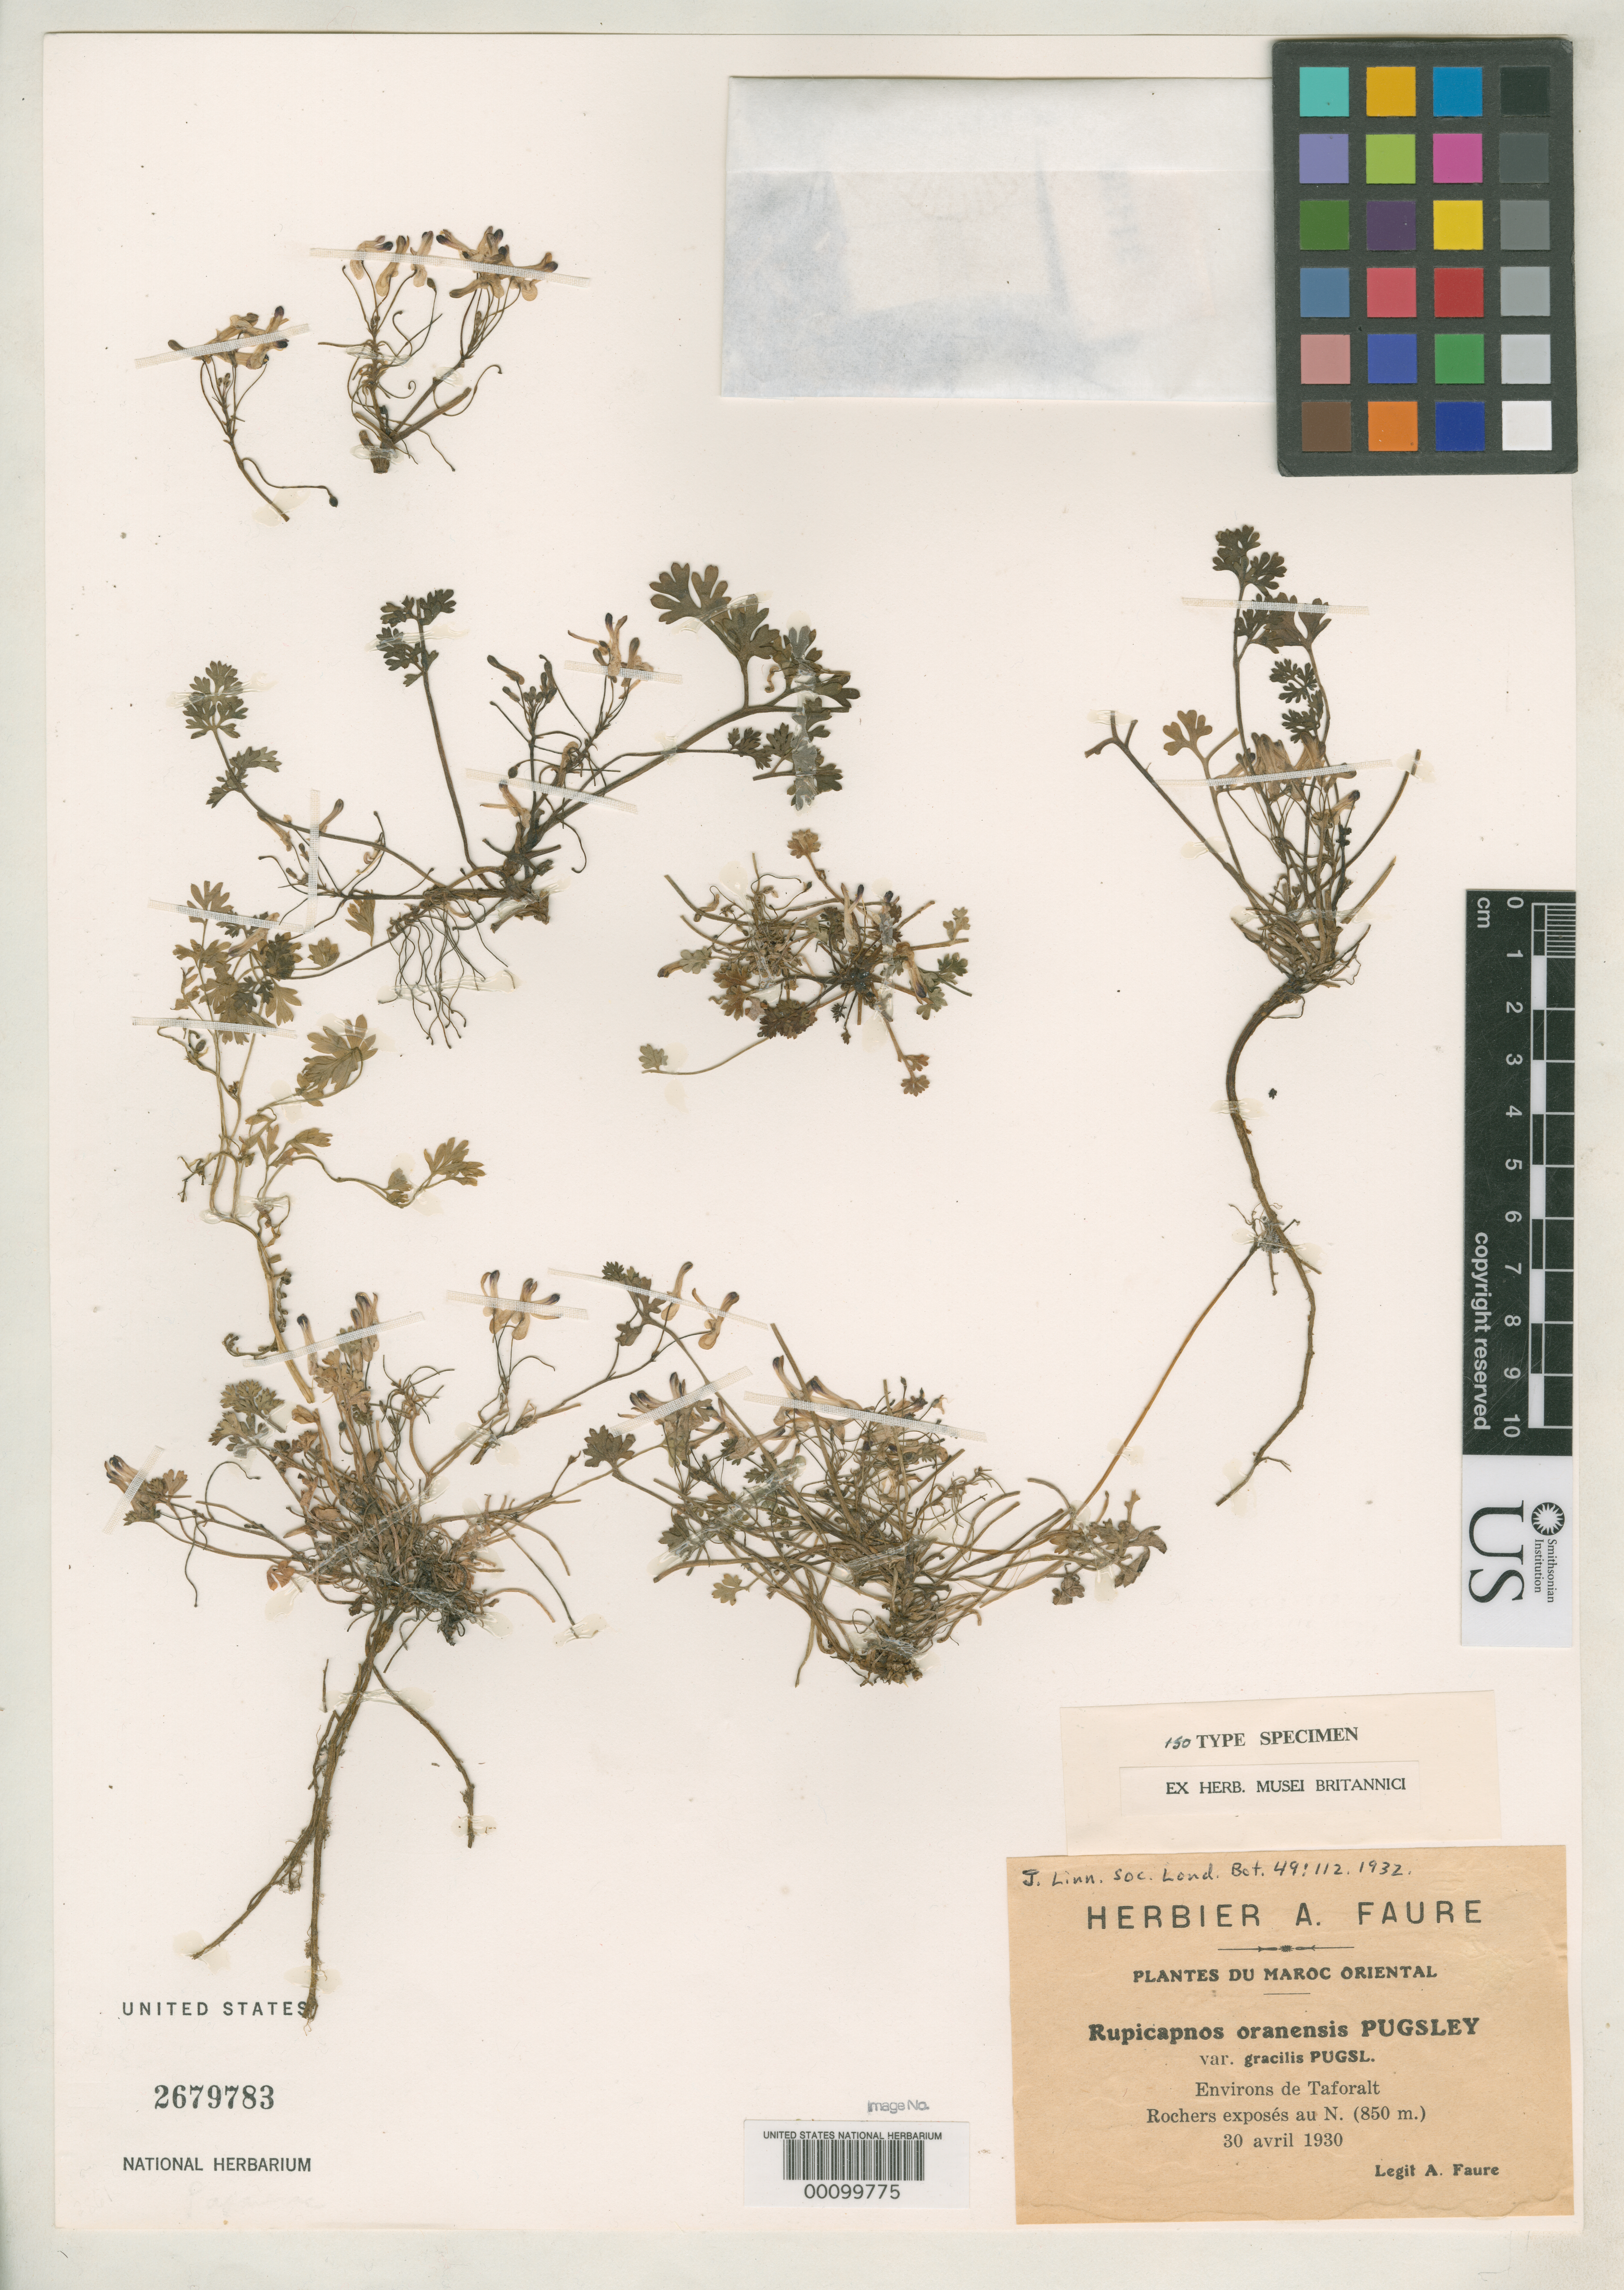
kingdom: Plantae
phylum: Tracheophyta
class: Magnoliopsida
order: Ranunculales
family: Papaveraceae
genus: Rupicapnos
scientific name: Rupicapnos oranensis var. gracilis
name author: Pugsley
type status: Isotype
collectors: A. Faurie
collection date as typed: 30 Apr 1930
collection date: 1930-04-30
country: Morocco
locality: Vers Zegzel environs de Taforalt.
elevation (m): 850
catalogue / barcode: US 2679783